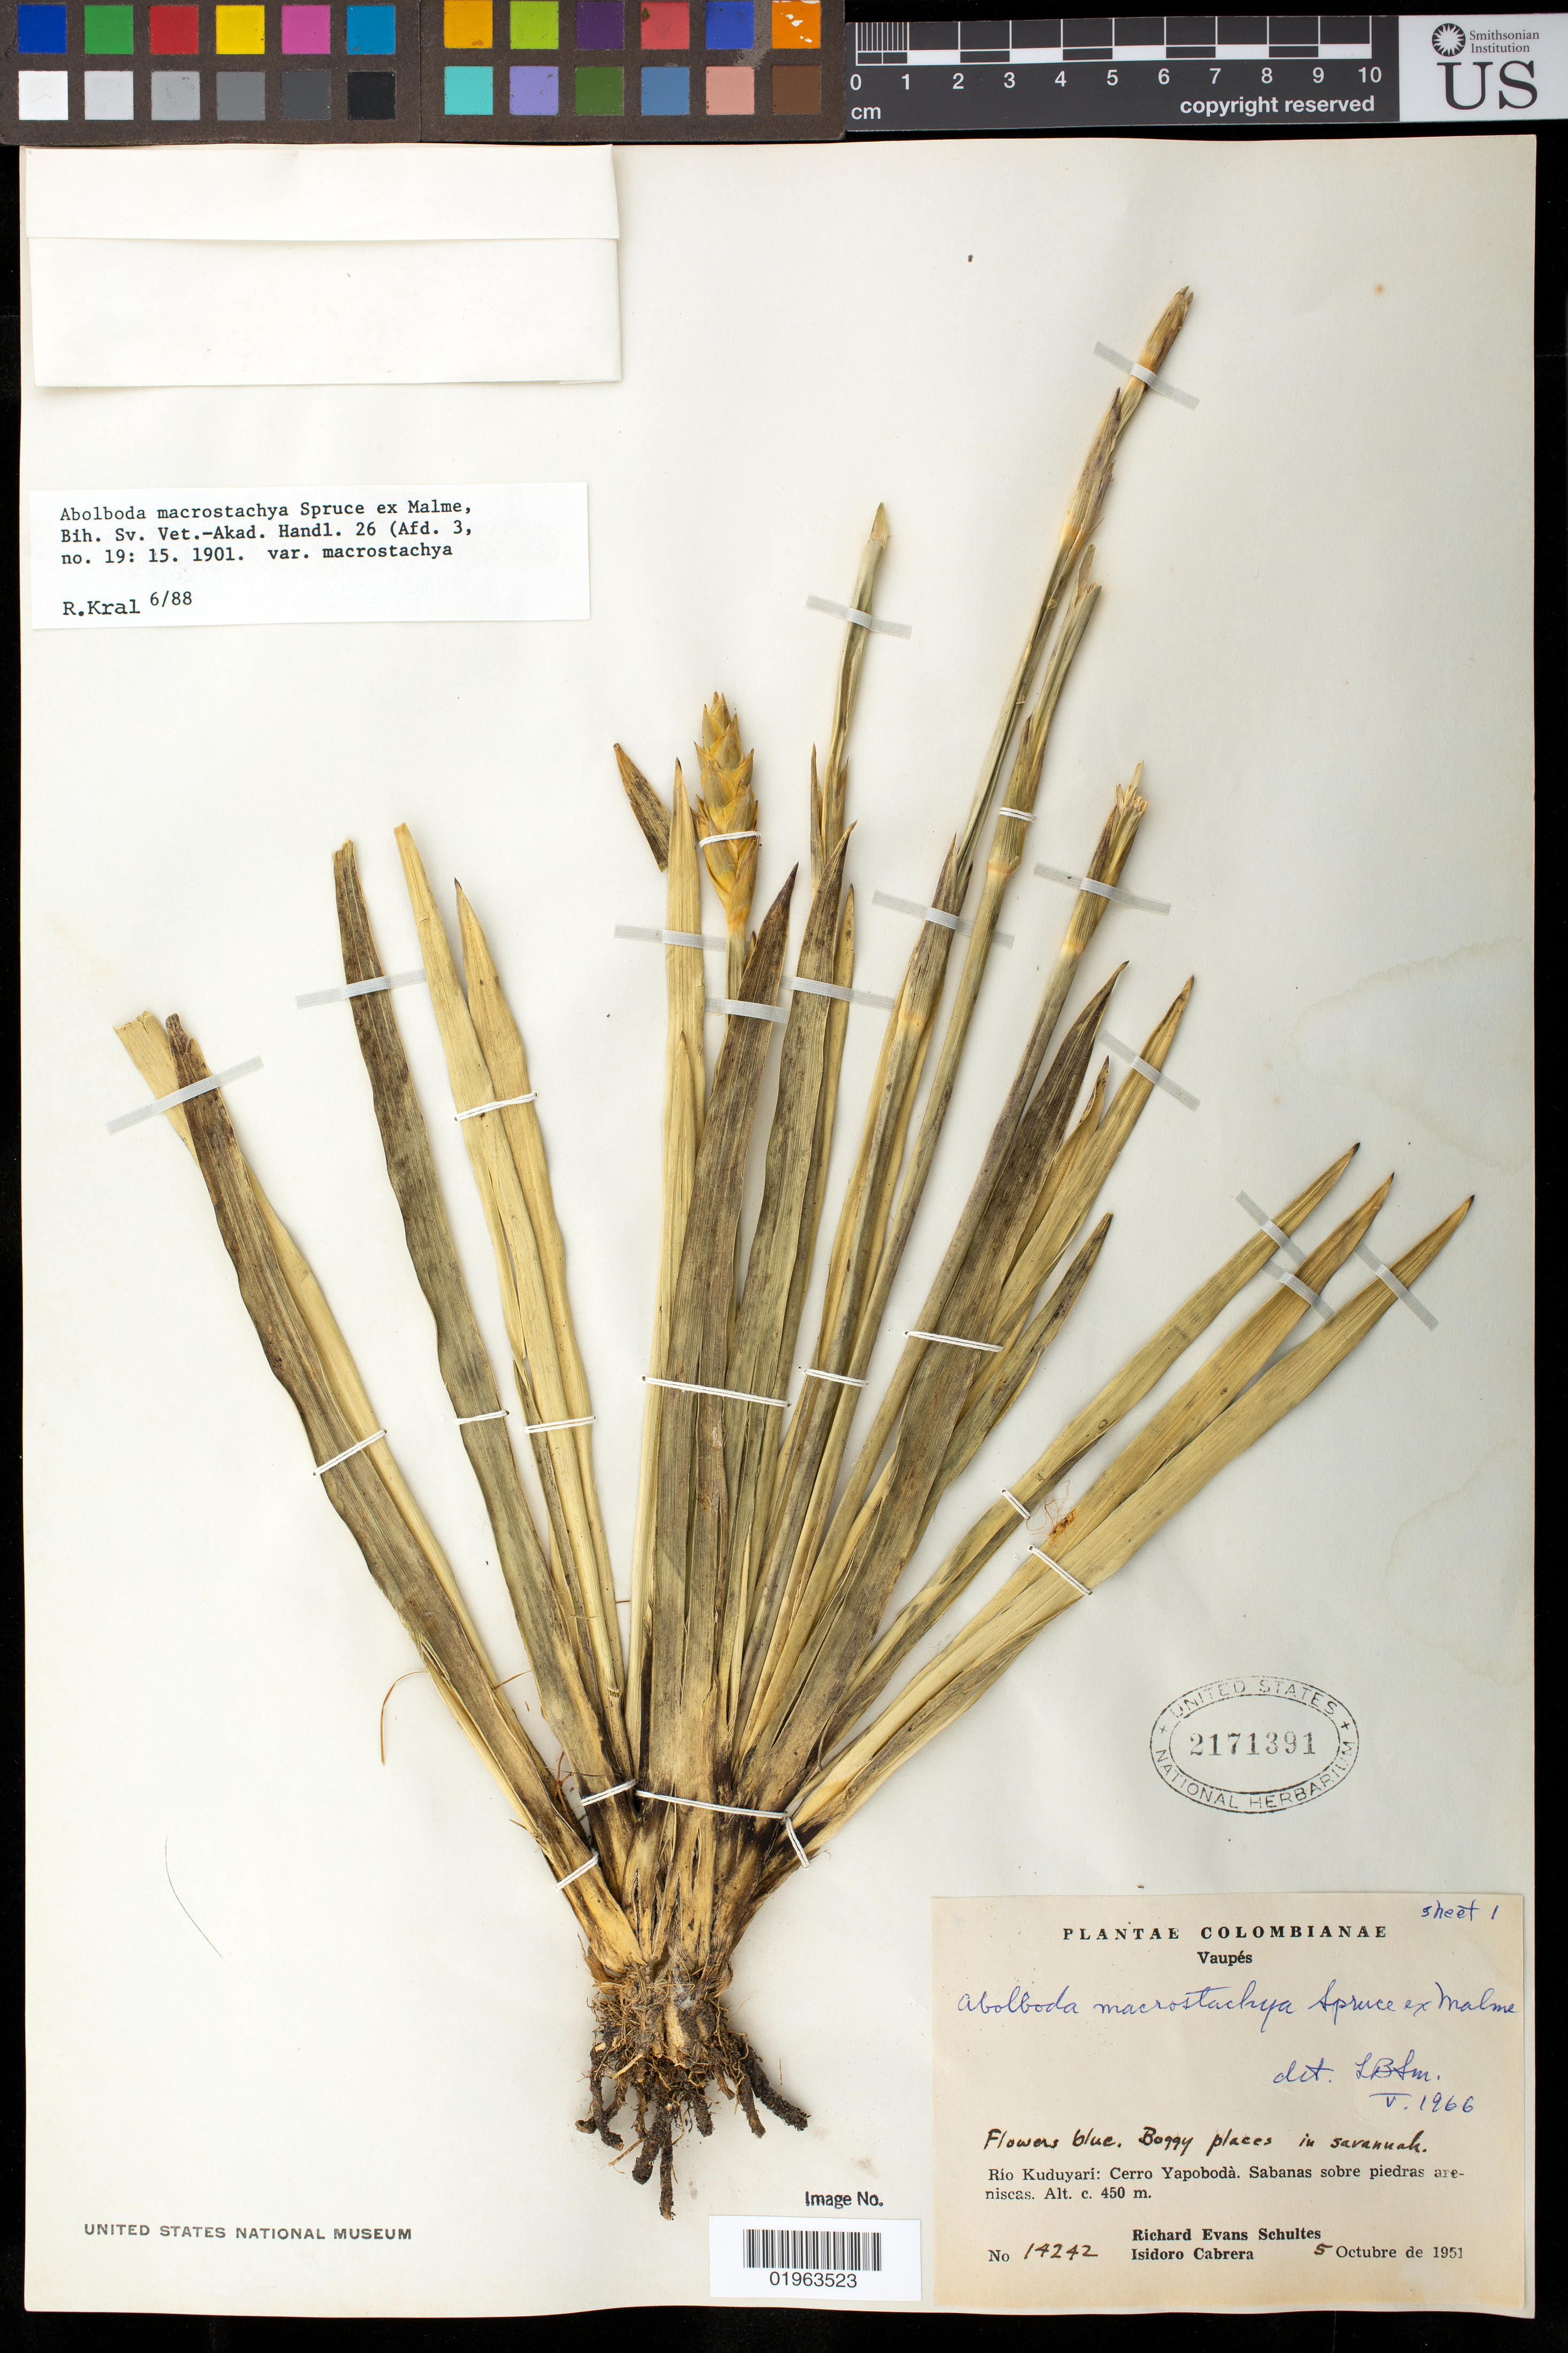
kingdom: Plantae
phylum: Tracheophyta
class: Liliopsida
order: Poales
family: Xyridaceae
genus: Abolboda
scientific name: Abolboda macrostachya var. macrostachya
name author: Spruce ex Malme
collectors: R. E. Schultes & I. Cabrera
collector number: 14242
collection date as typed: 05 Oct 1951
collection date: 1951-10-05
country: Colombia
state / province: Vaupés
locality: Rio Kuduyari, Cerro Yapoboda.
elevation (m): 450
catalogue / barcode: US 2171391